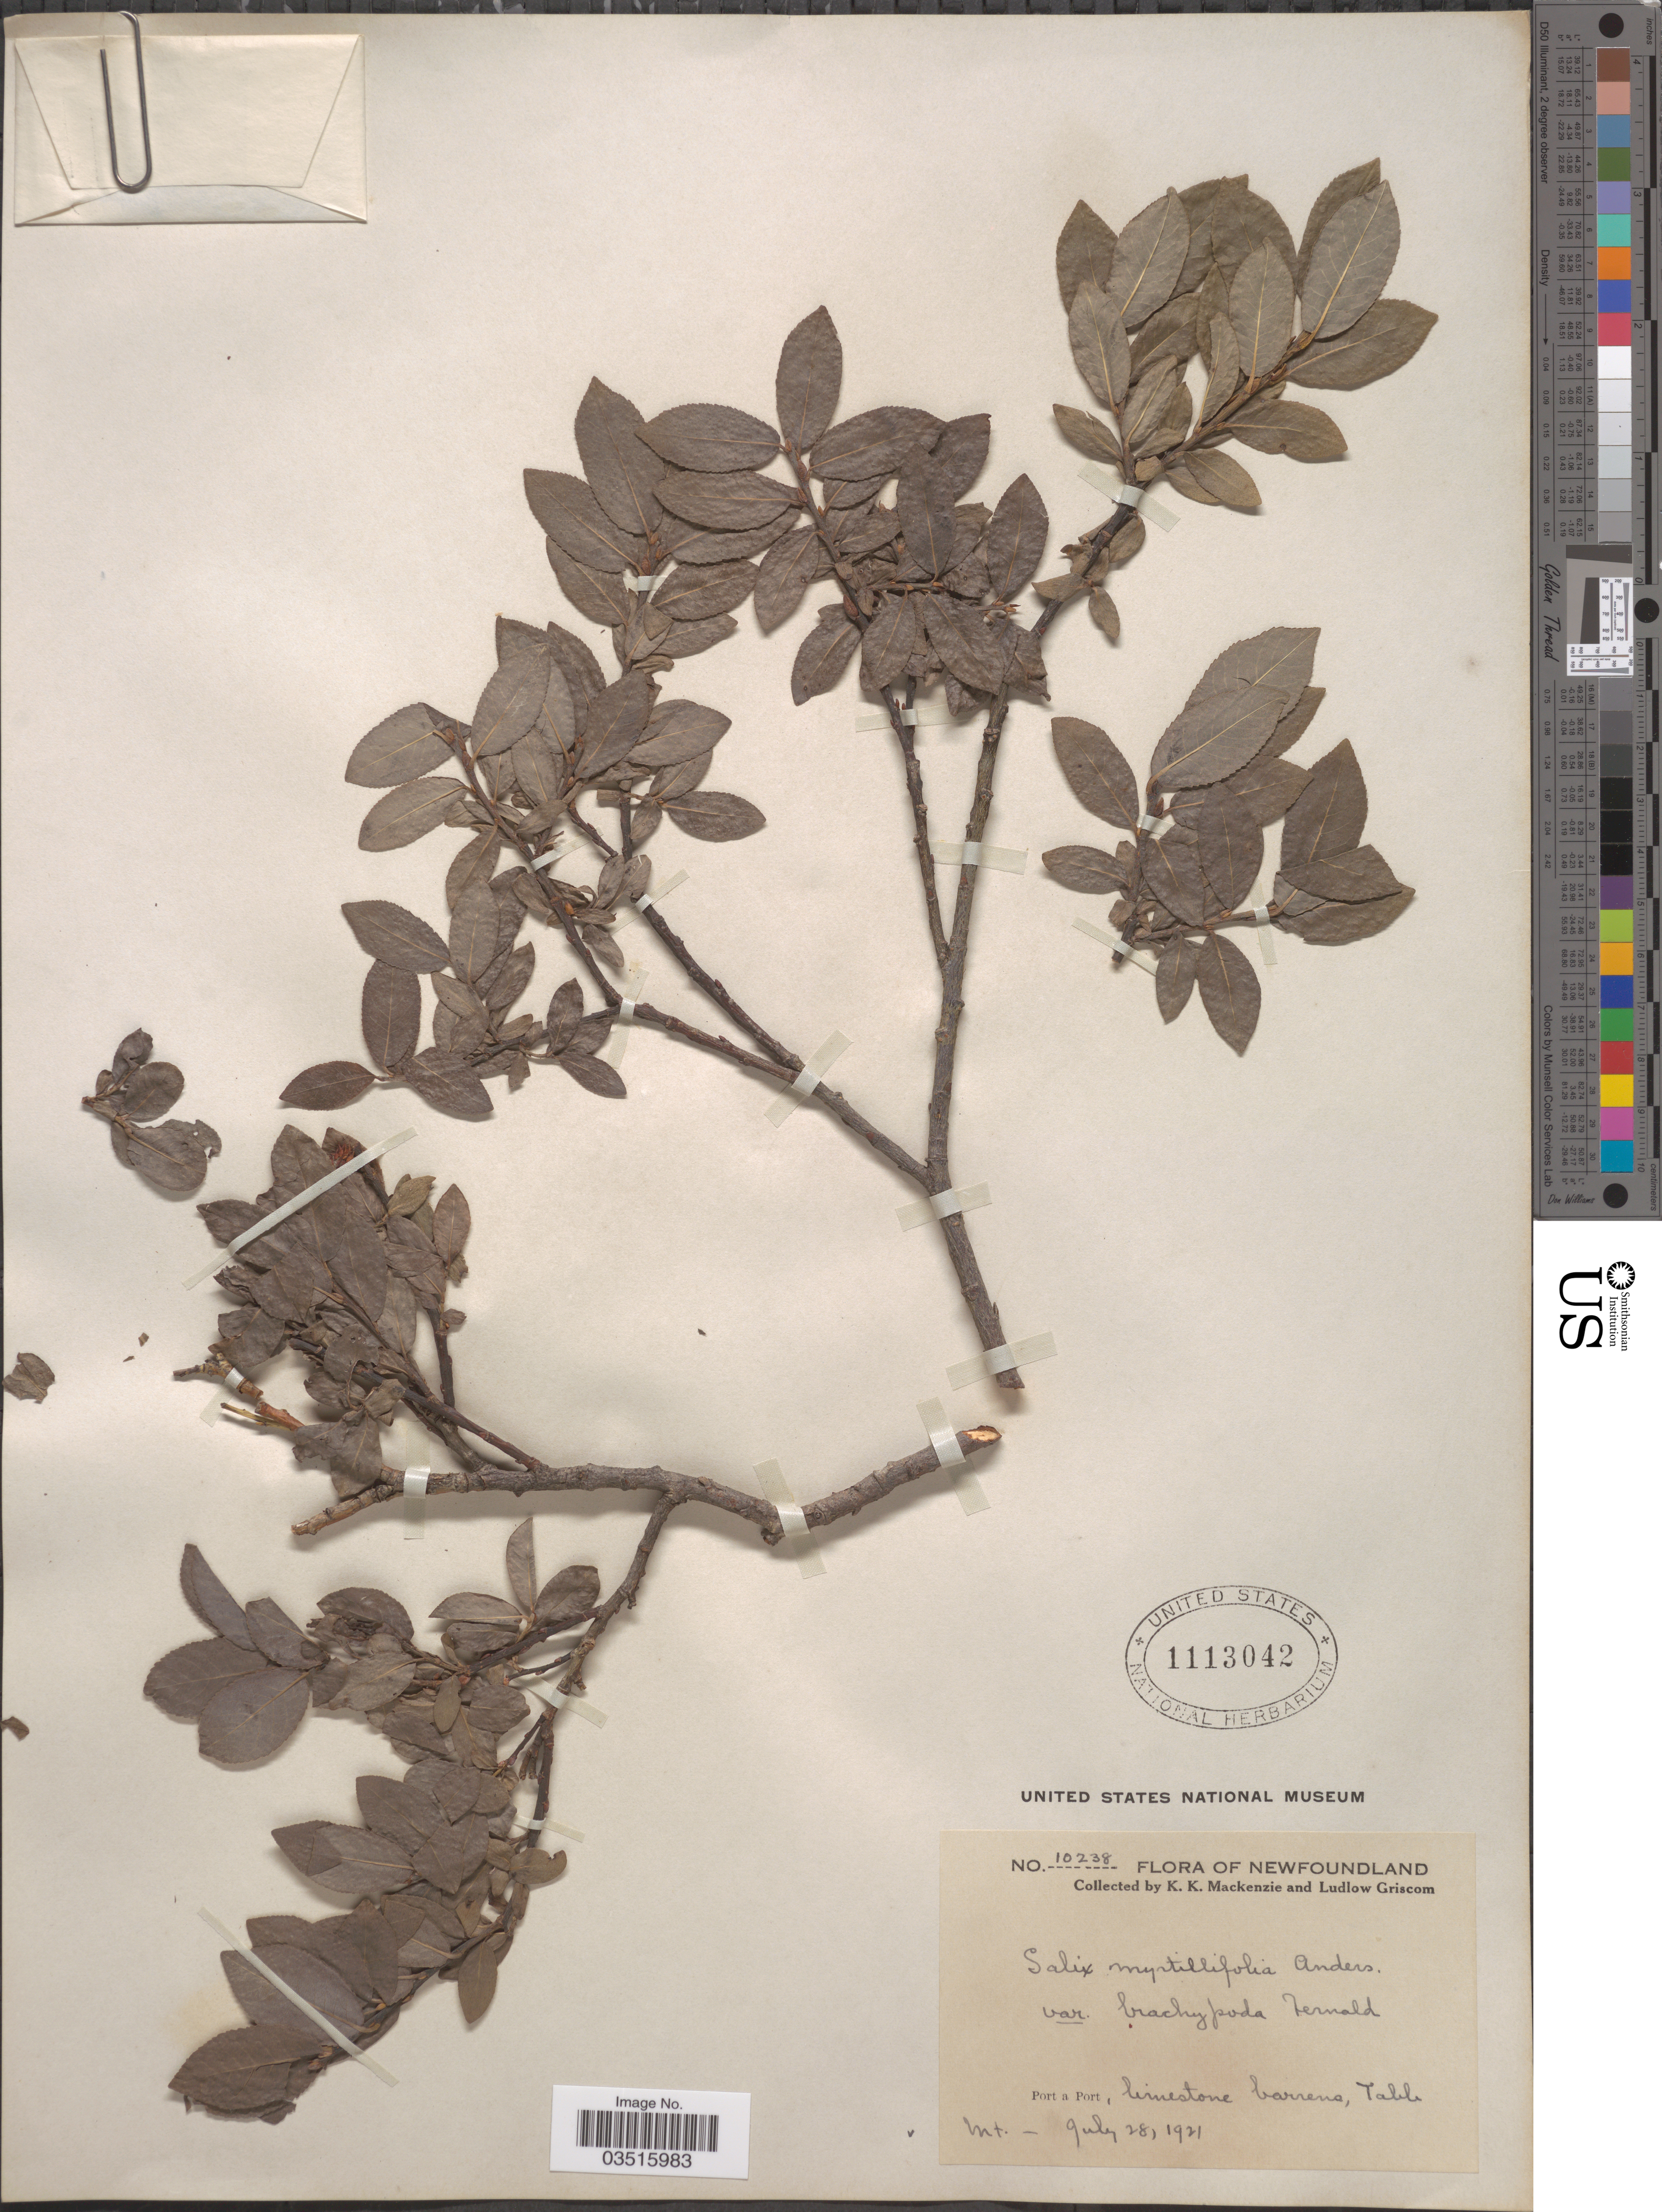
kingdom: Plantae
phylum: Tracheophyta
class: Magnoliopsida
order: Malpighiales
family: Salicaceae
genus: Salix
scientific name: Salix myrtillifolia var. brachypoda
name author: Fernald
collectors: K. K. Mackenzie & L. Griscom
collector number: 10238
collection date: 1921-07-28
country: Canada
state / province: Newfoundland and Labrador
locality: Port a Port, limestone barrens, Table Mt.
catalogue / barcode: US 1113042